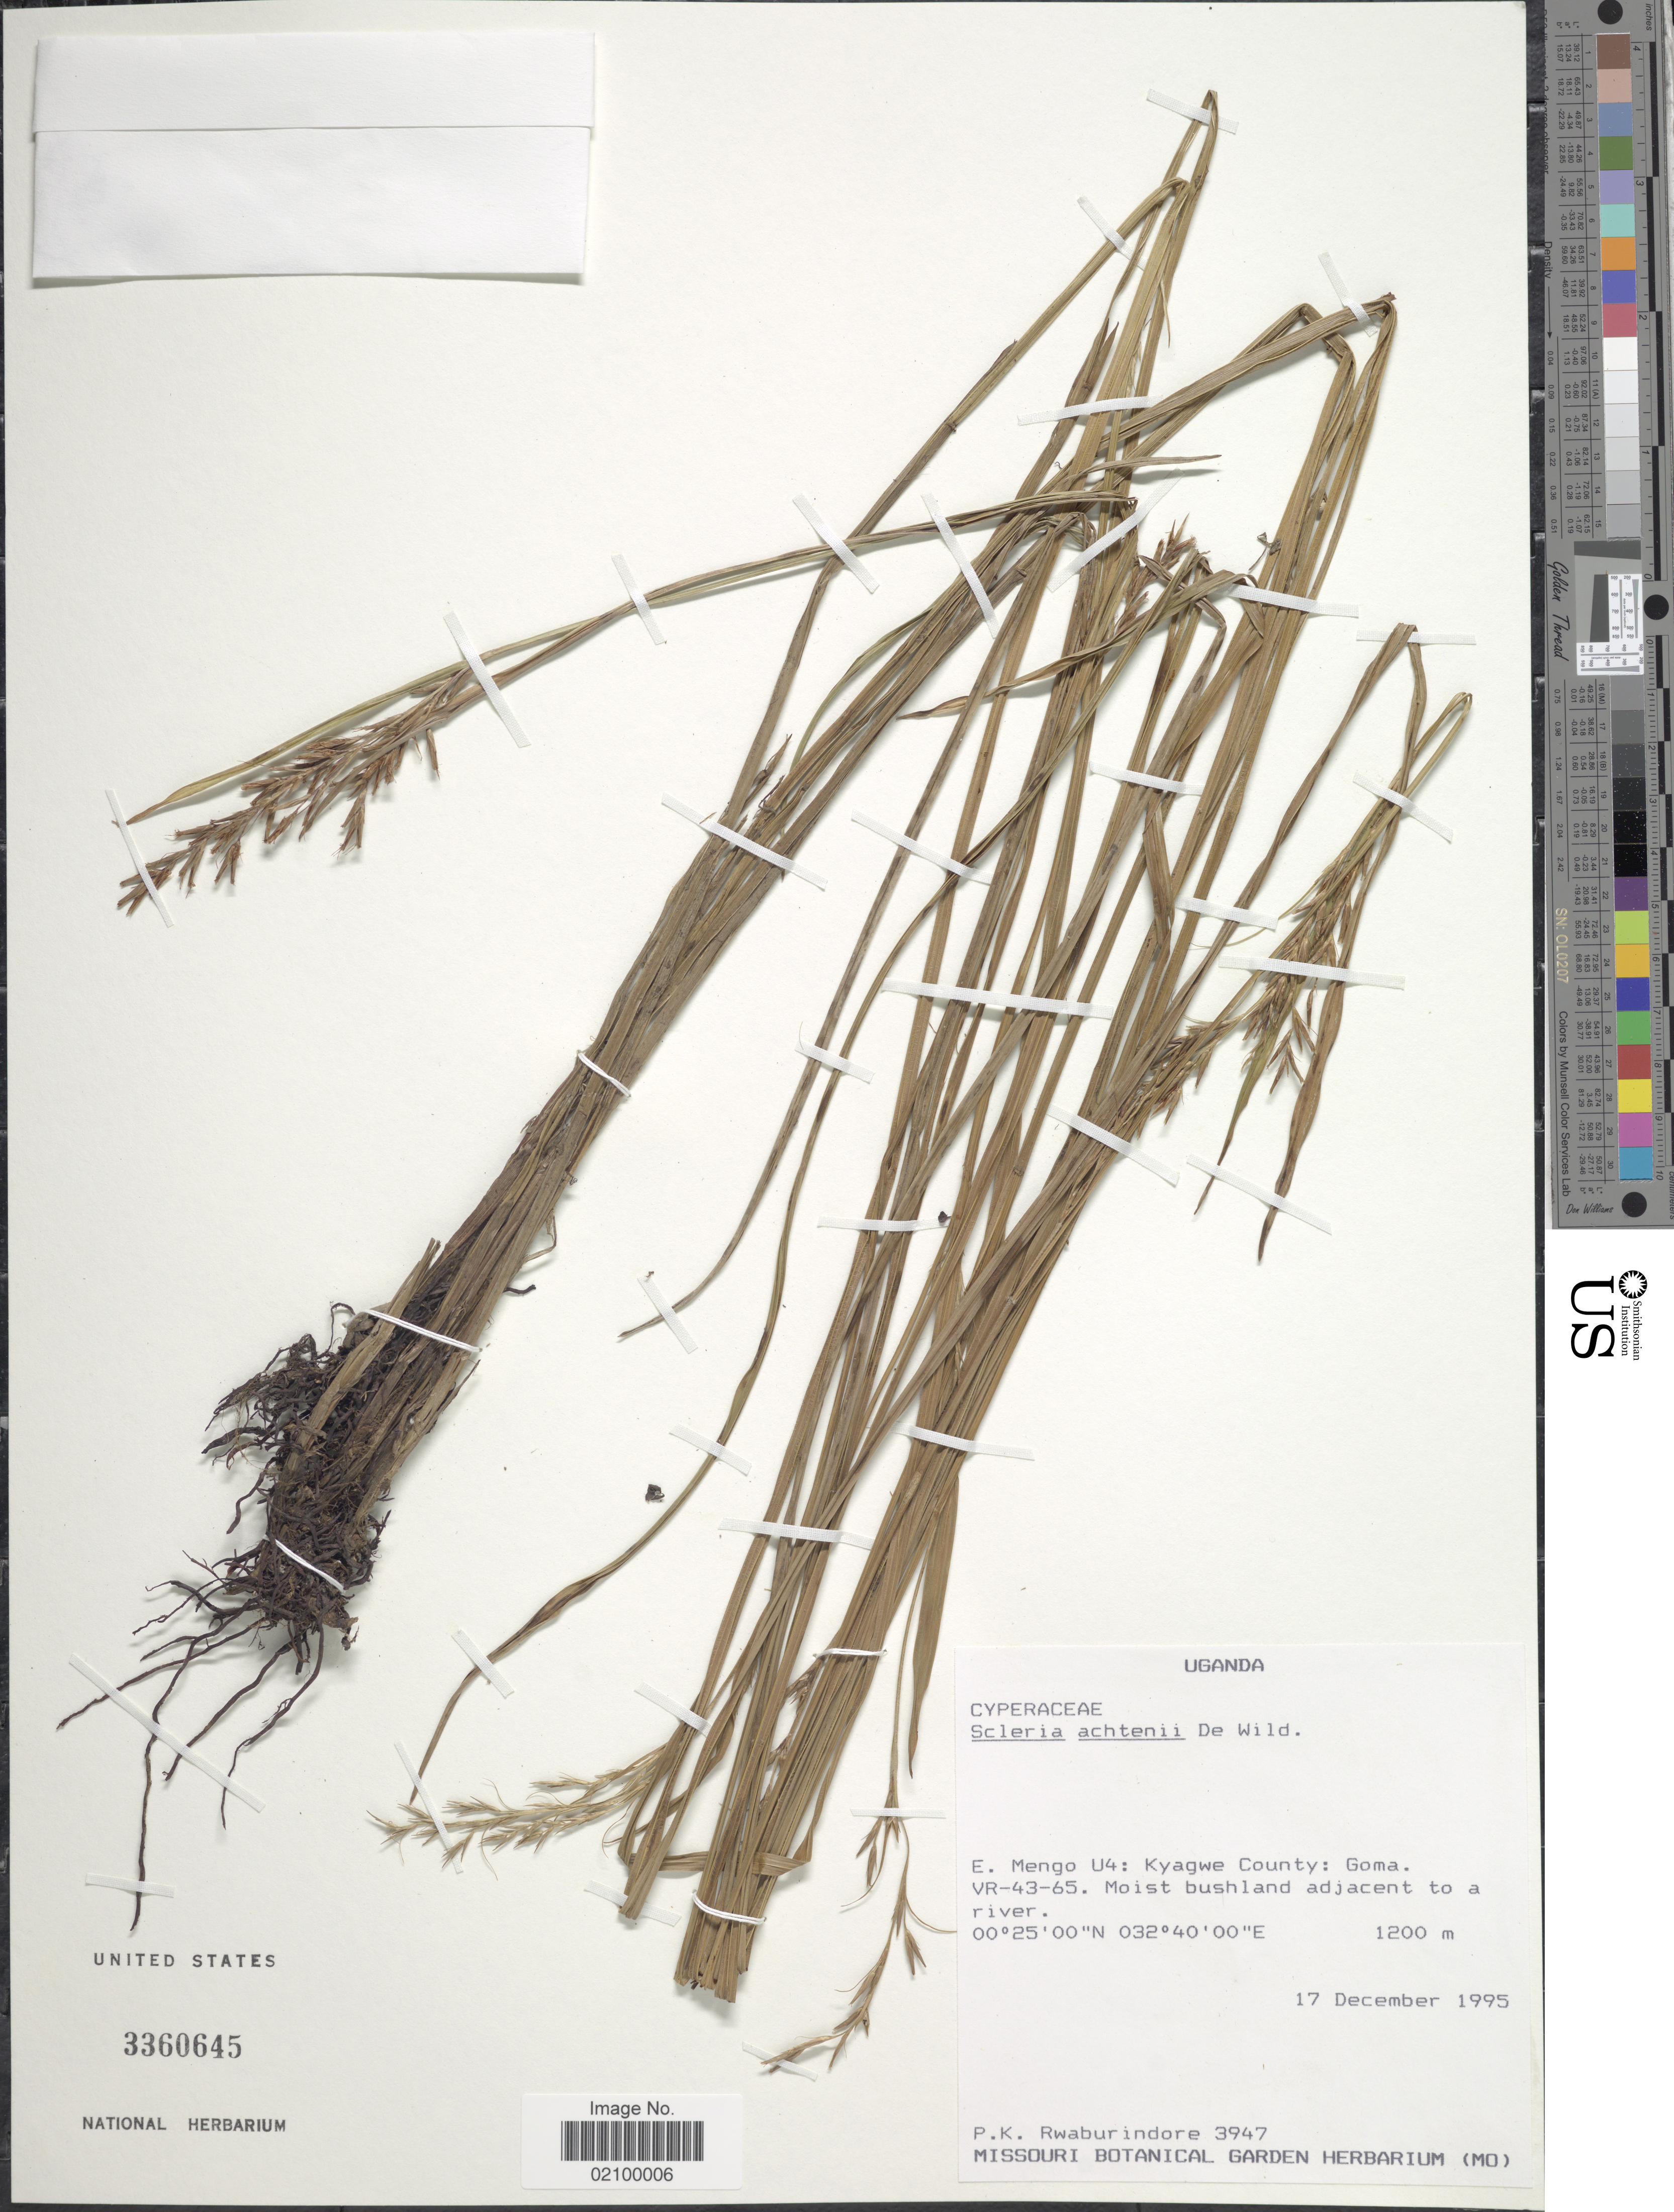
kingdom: Plantae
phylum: Tracheophyta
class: Liliopsida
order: Poales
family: Cyperaceae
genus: Scleria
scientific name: Scleria achtenii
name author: De Wild.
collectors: P. Rwaburindore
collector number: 3947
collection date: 1995-12-17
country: Uganda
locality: E. Mengo U4: Kyagwe County: Goma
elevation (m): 1200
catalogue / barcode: US 3360645